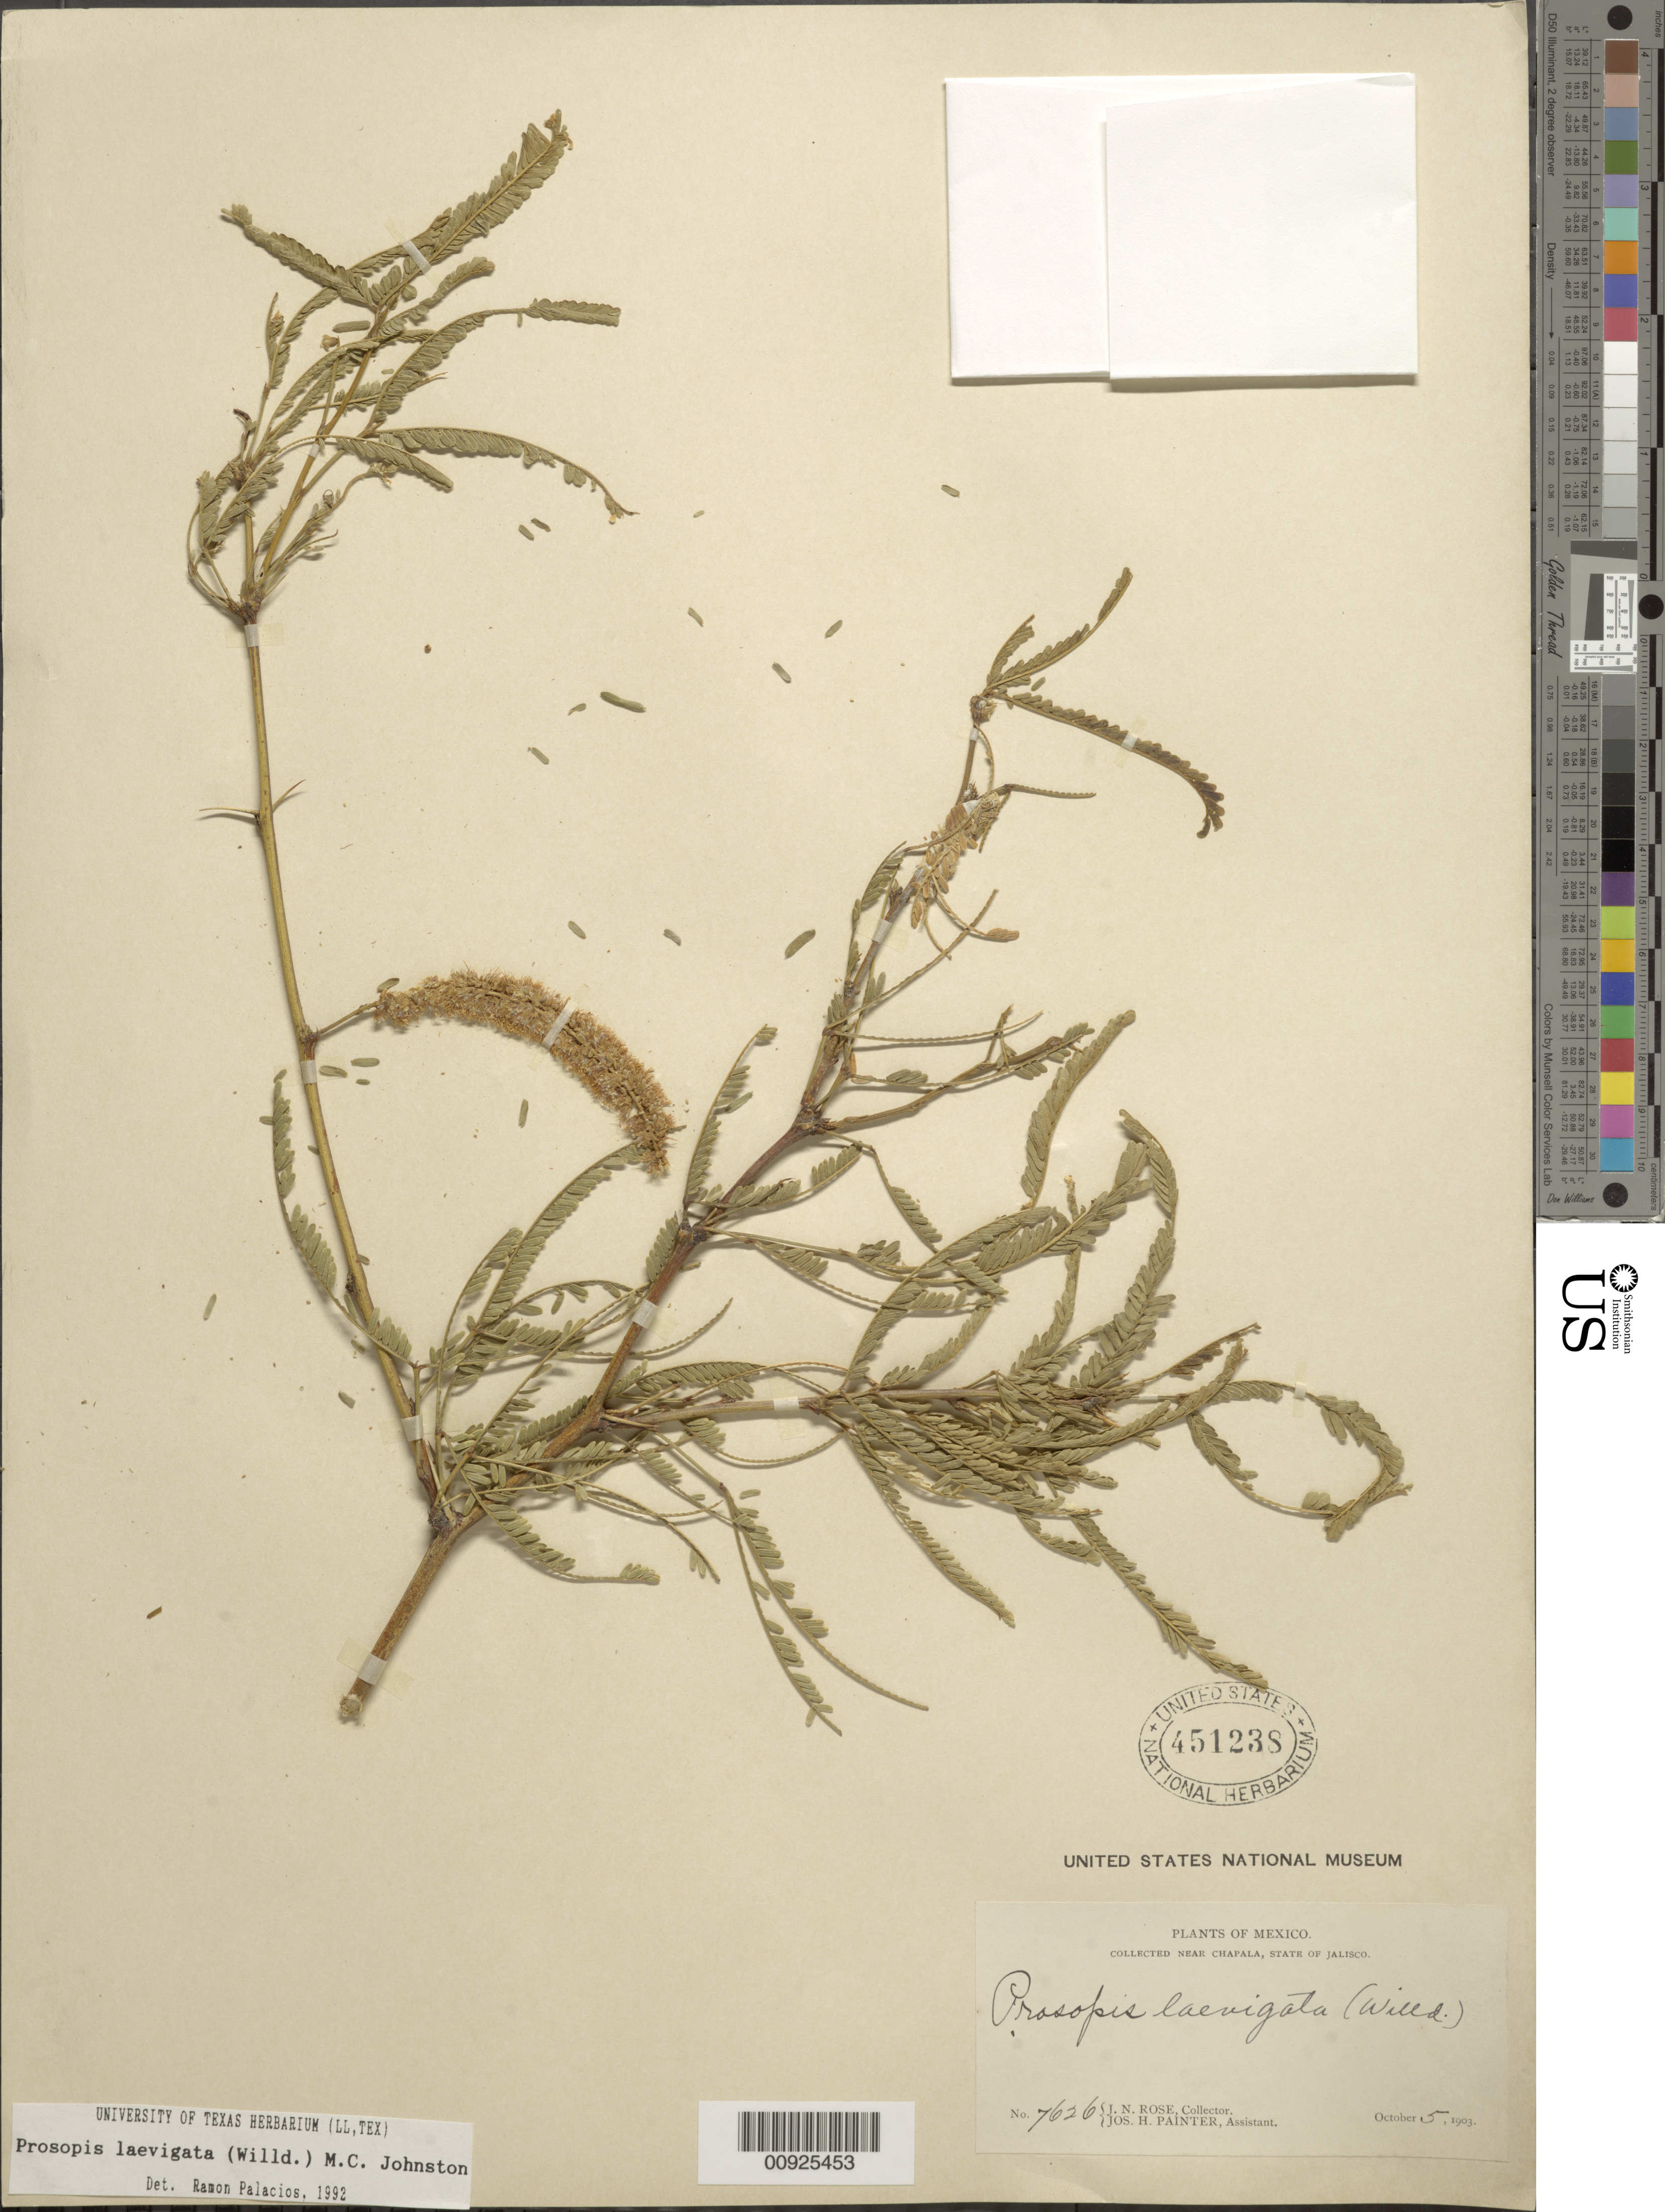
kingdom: Plantae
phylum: Tracheophyta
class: Magnoliopsida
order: Fabales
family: Fabaceae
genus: Neltuma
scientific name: Neltuma laevigata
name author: (Humb. & Bonpl. ex Willd.) Britton & Rose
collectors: J. N. Rose & J. H. Painter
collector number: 7626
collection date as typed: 05 Oct 1903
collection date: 1903-10-05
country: Mexico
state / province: Jalisco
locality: Near Chapala, State of Jalisco.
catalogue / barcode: US 451238